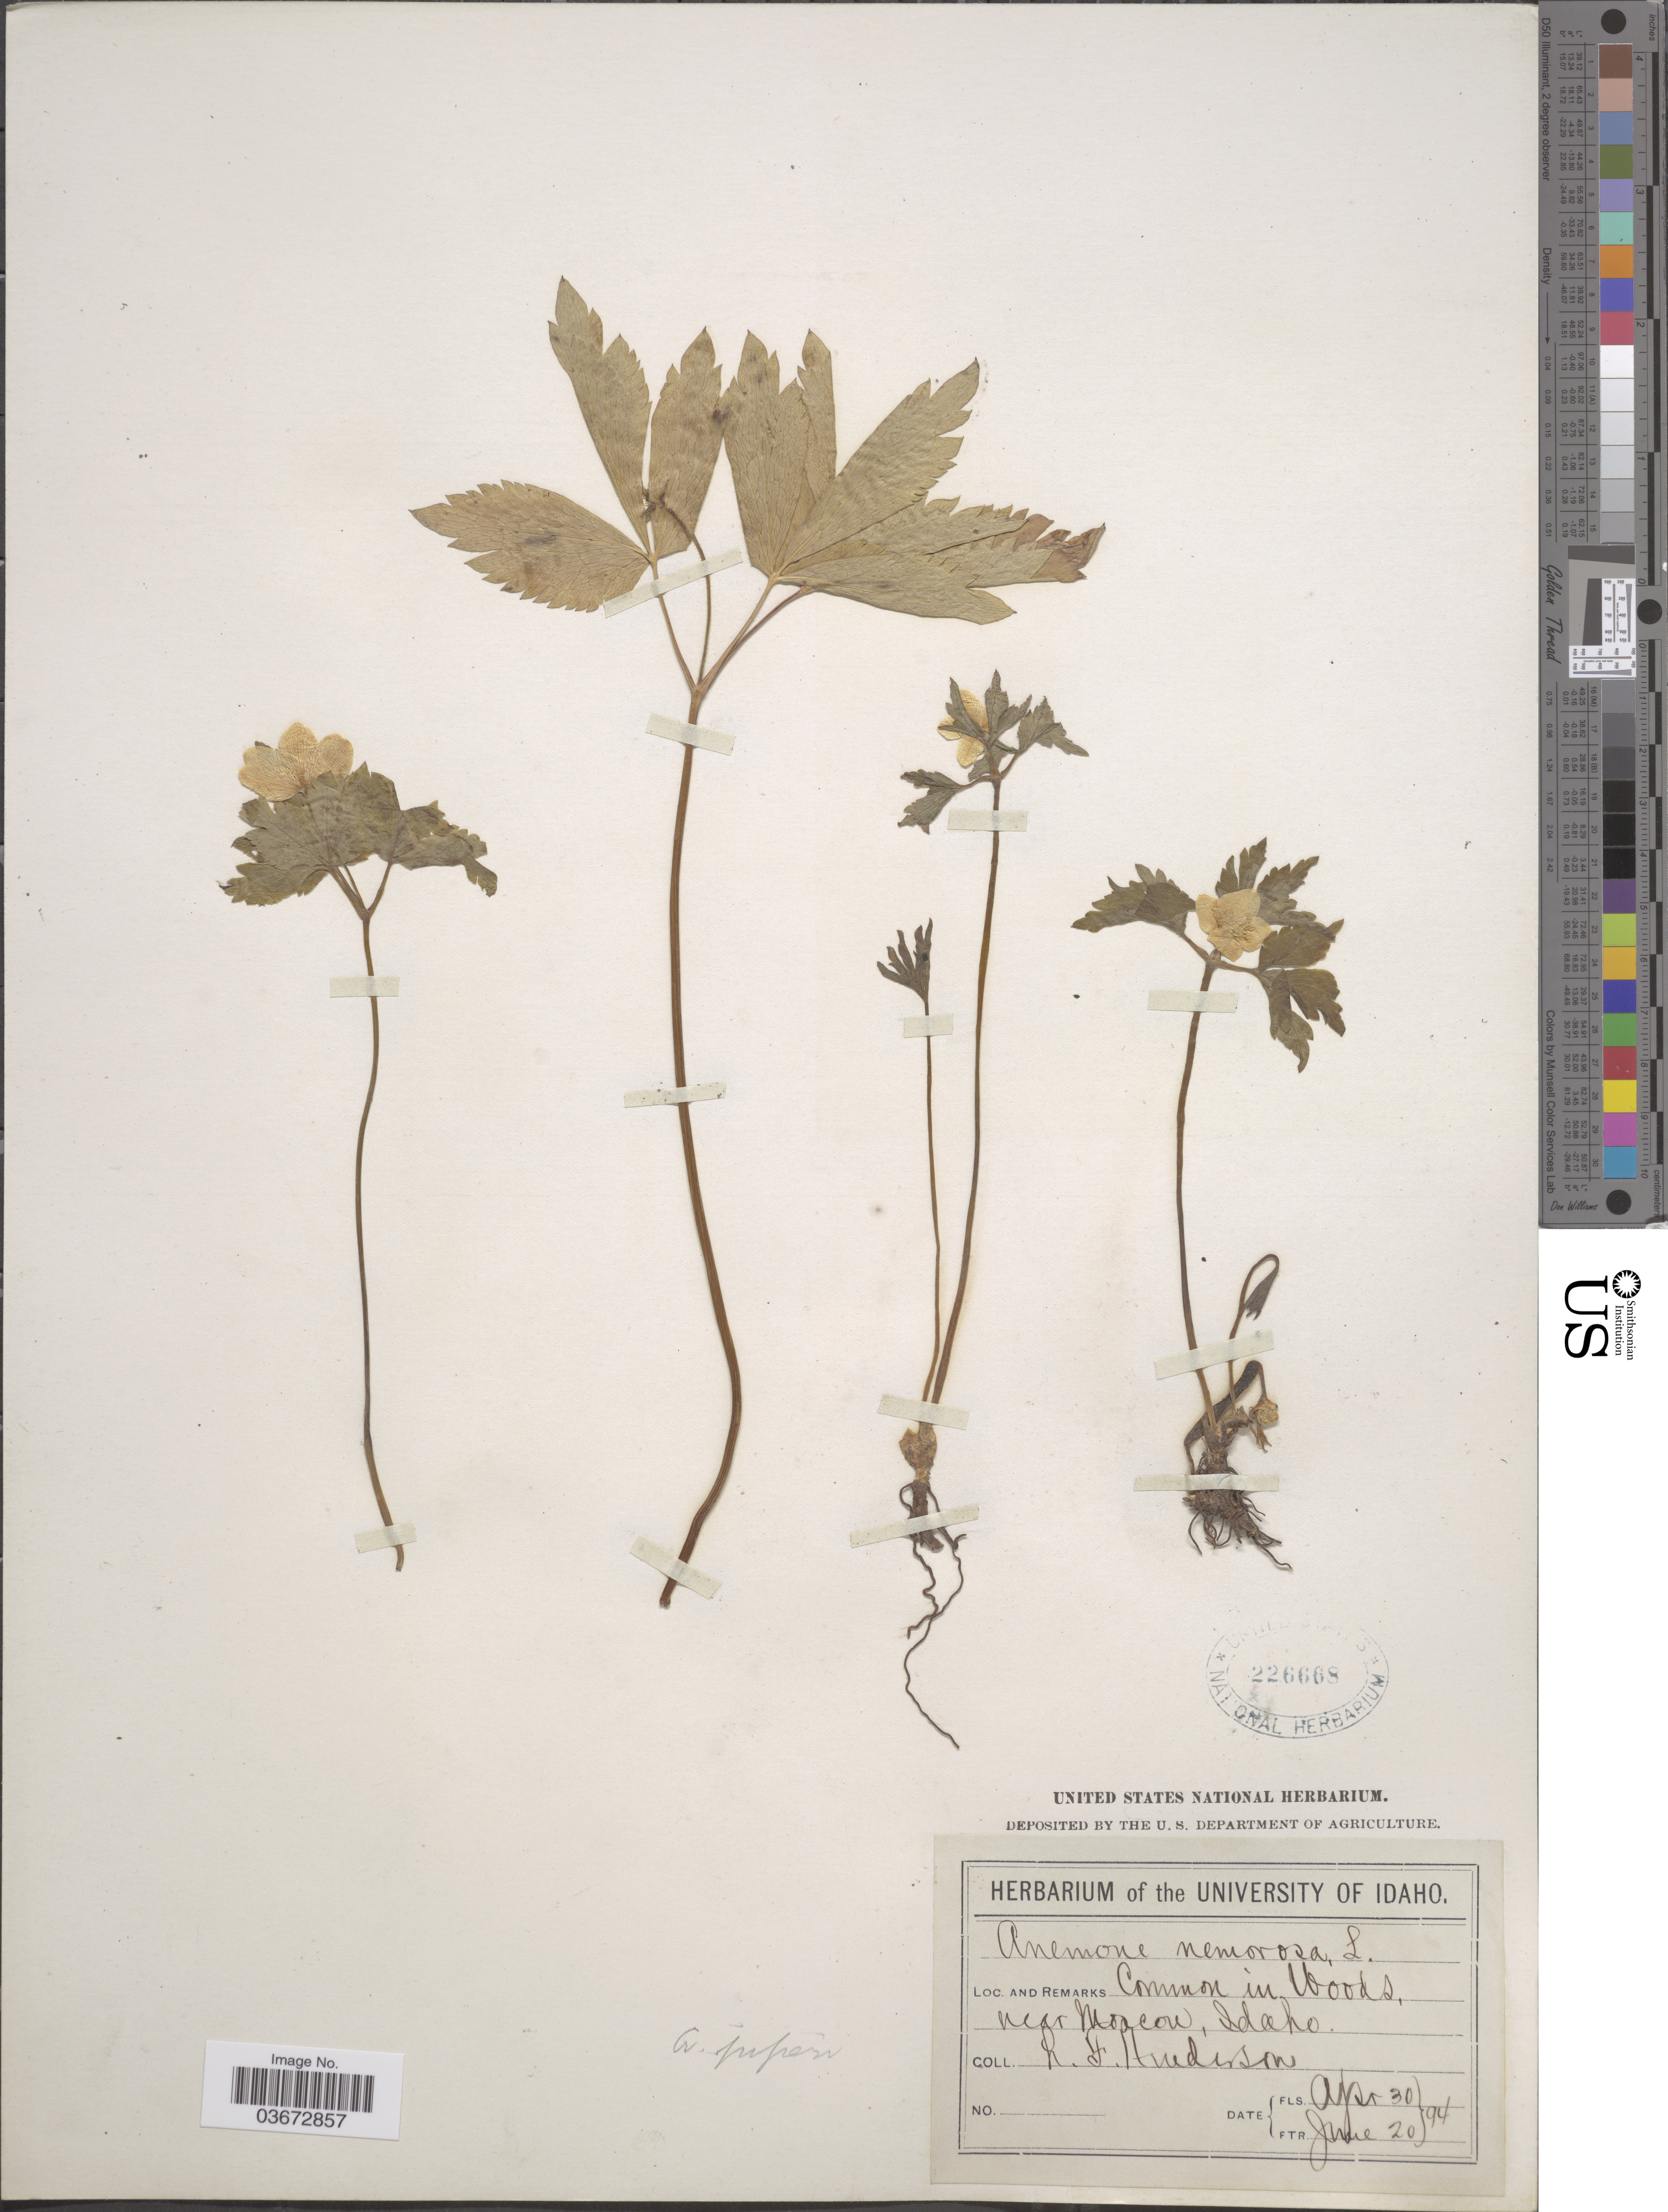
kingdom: Plantae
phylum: Tracheophyta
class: Magnoliopsida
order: Ranunculales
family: Ranunculaceae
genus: Anemone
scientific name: Anemone quinquefolia var. oregana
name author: (A. Gray) B.L. Rob.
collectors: L. Anderson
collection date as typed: Transcribed d/m/y: 30/4/94 to 20/6/94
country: United States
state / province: Idaho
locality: Common in woods, near Moscow.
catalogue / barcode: US 226668